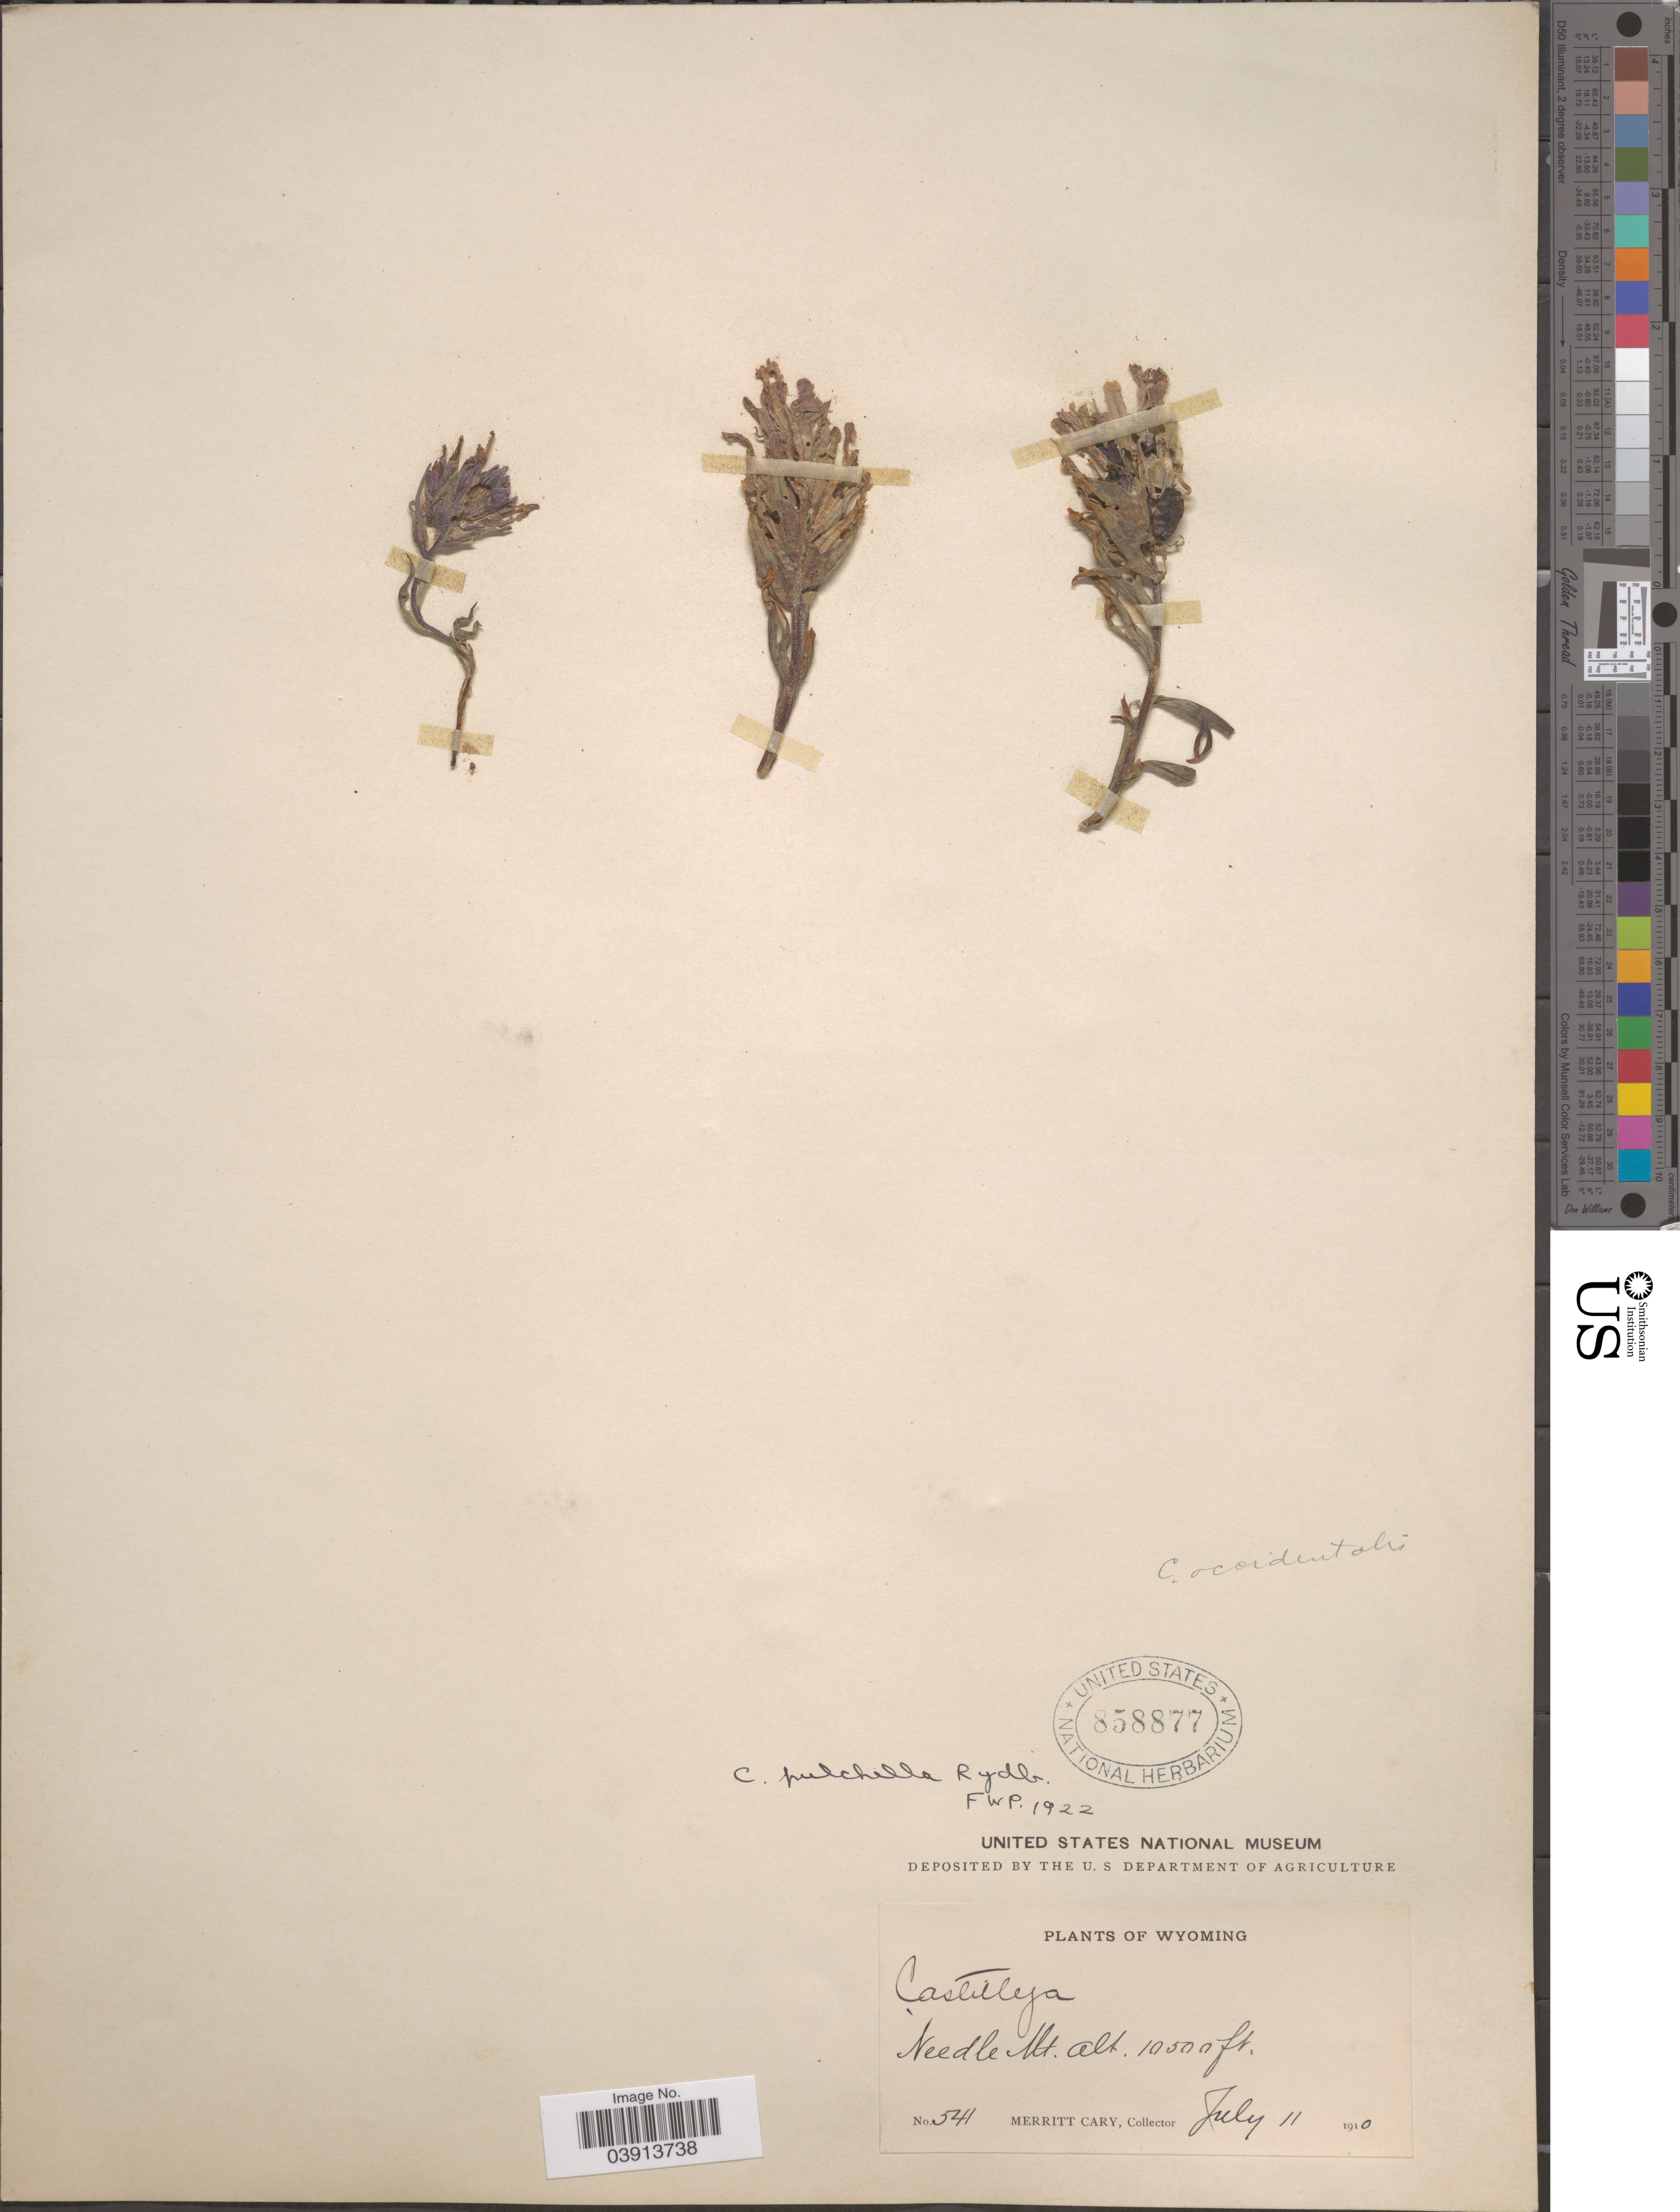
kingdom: Plantae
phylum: Tracheophyta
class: Magnoliopsida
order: Lamiales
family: Orobanchaceae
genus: Castilleja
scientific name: Castilleja pulchella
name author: Rydb.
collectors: M. Cary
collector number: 541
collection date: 1910-07-11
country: United States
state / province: Wyoming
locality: Needle Mt.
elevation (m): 3200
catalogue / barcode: US 858877